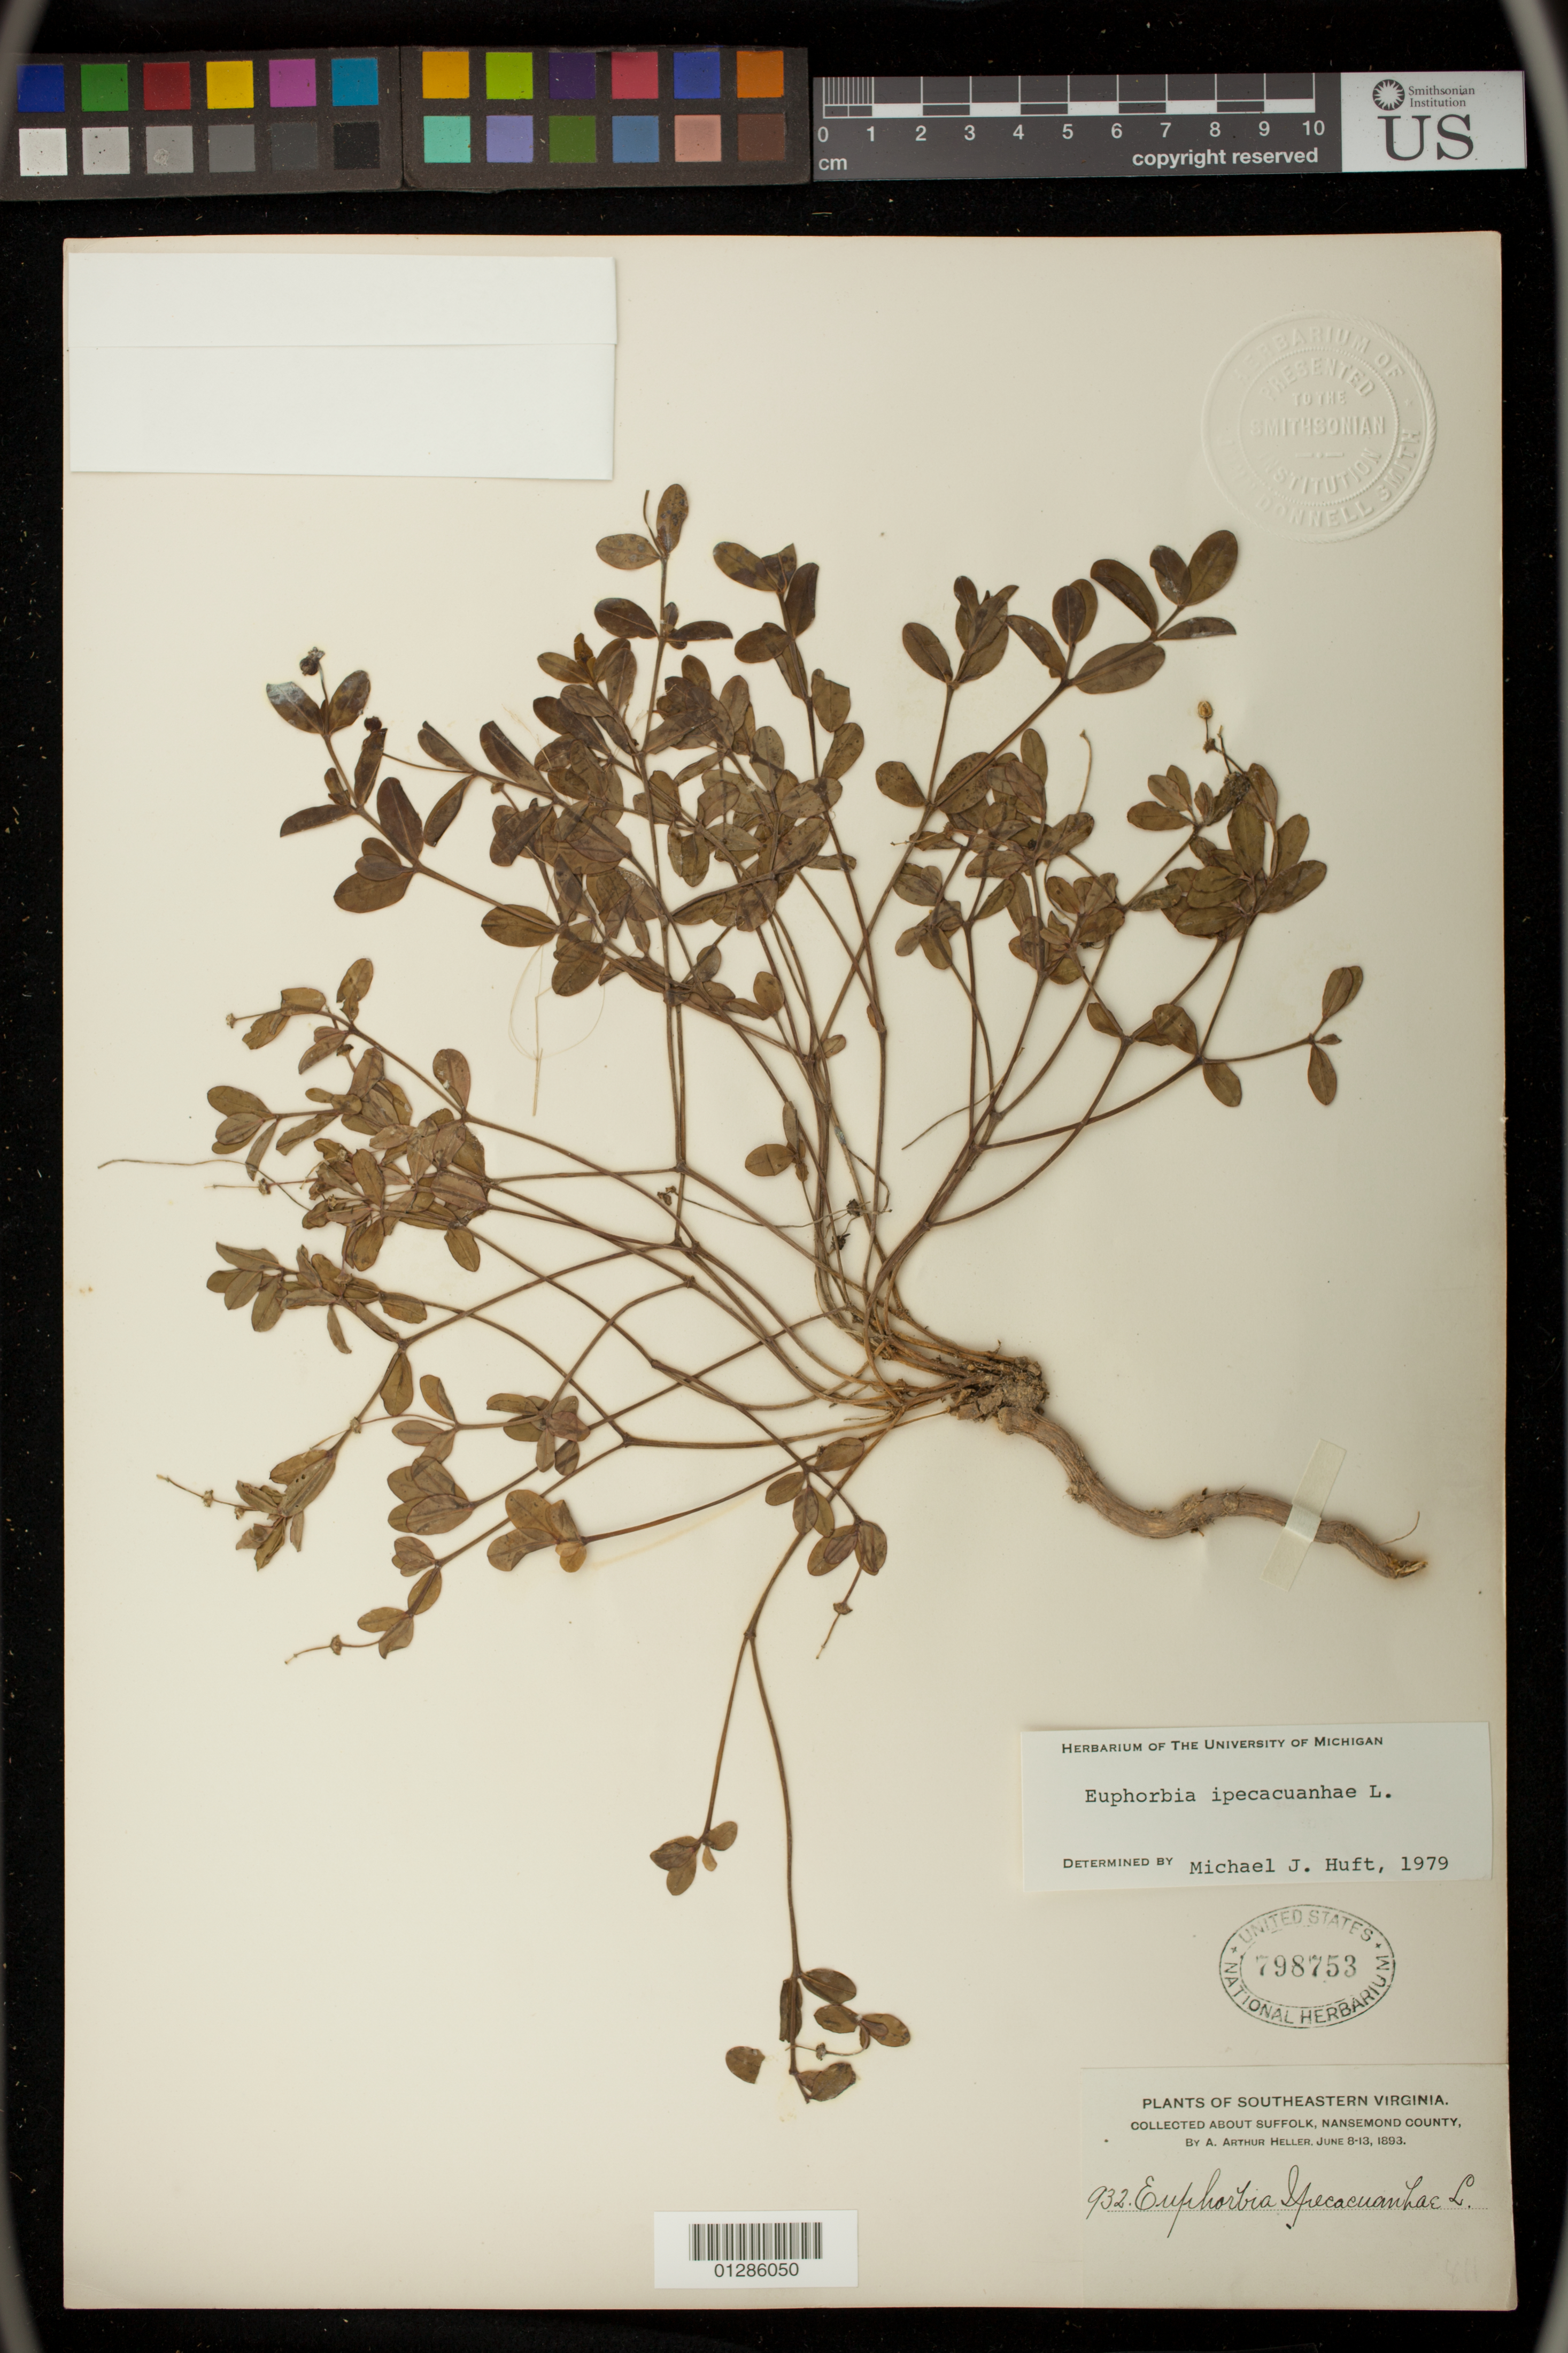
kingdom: Plantae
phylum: Tracheophyta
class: Magnoliopsida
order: Malpighiales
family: Euphorbiaceae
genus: Euphorbia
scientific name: Euphorbia ipecacuanhae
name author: L.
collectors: A. A. Heller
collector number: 932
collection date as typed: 08 Jun 1893 to 13 Jun 1893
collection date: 1893-06-08/1893-06-13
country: United States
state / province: Virginia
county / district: City of Suffolk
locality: Suffolk.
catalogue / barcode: US 798753